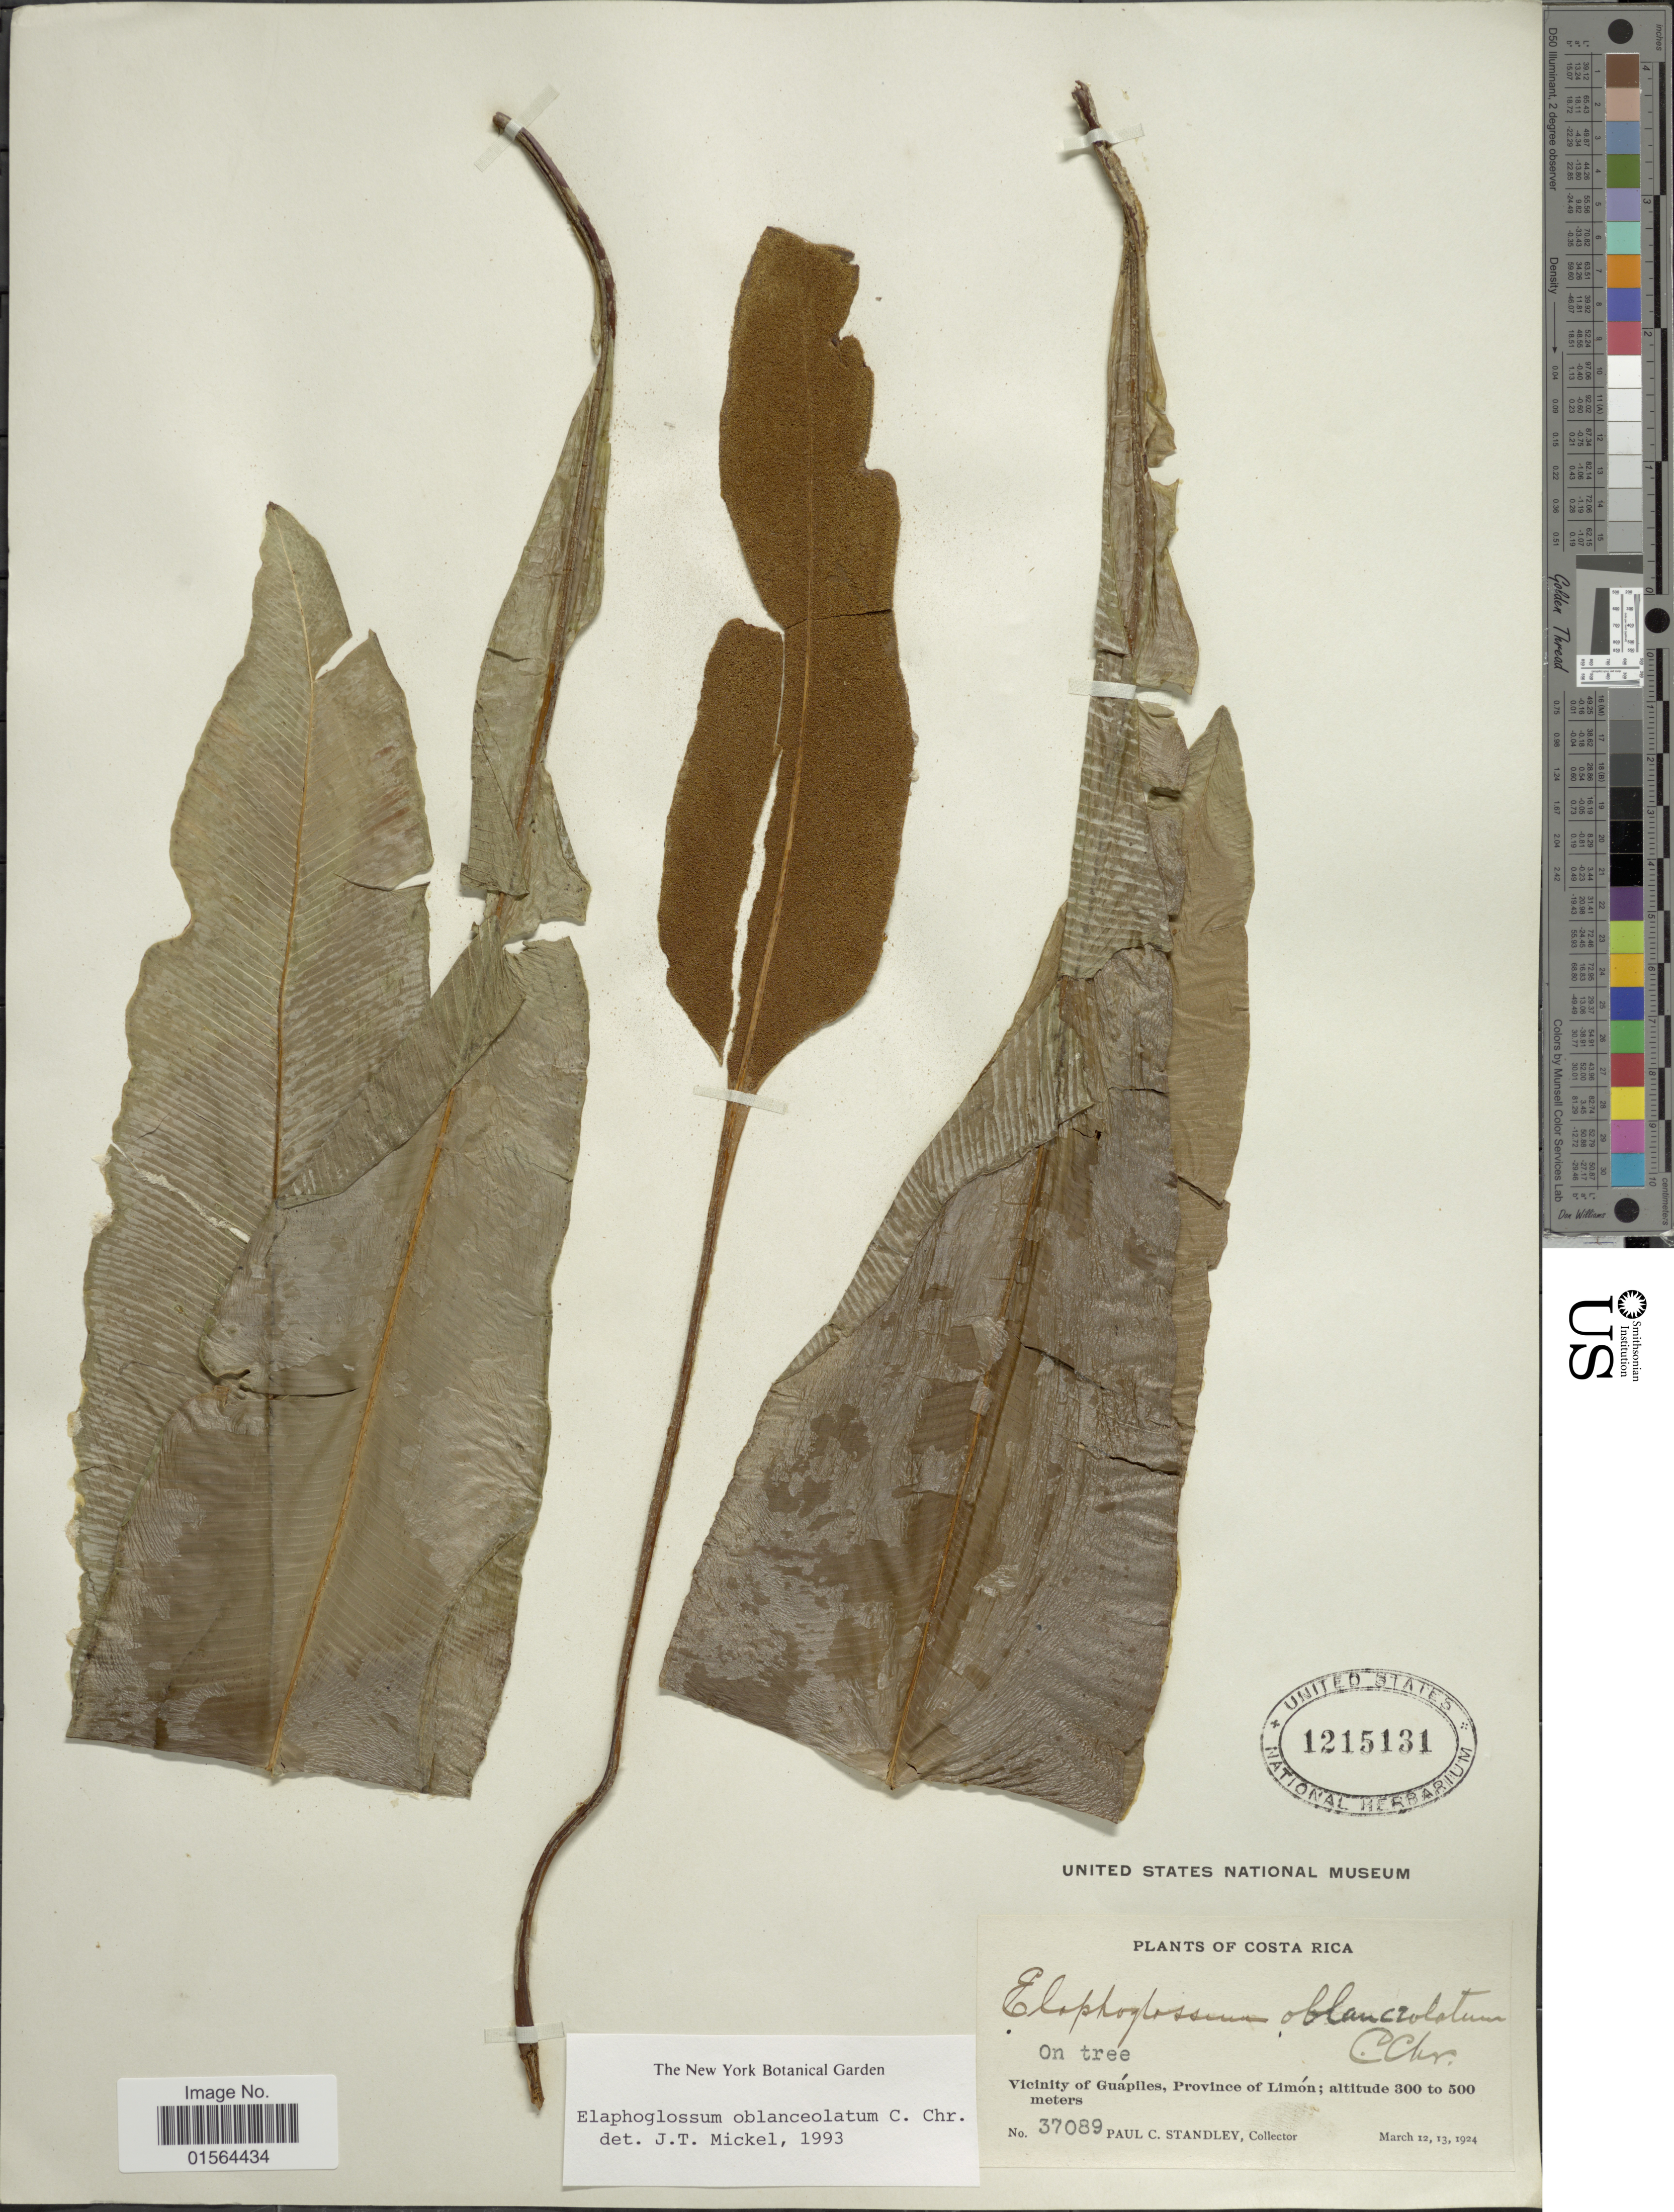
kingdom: Plantae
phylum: Tracheophyta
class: Polypodiopsida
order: Polypodiales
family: Dryopteridaceae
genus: Elaphoglossum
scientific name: Elaphoglossum oblanceolatum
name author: C. Chr.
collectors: P. C. Standley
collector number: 37089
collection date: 1924-03-12/1924-03-13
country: Costa Rica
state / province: Limón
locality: Vicinity of Guapiles, Province of Limon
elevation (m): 300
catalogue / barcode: US 1215131